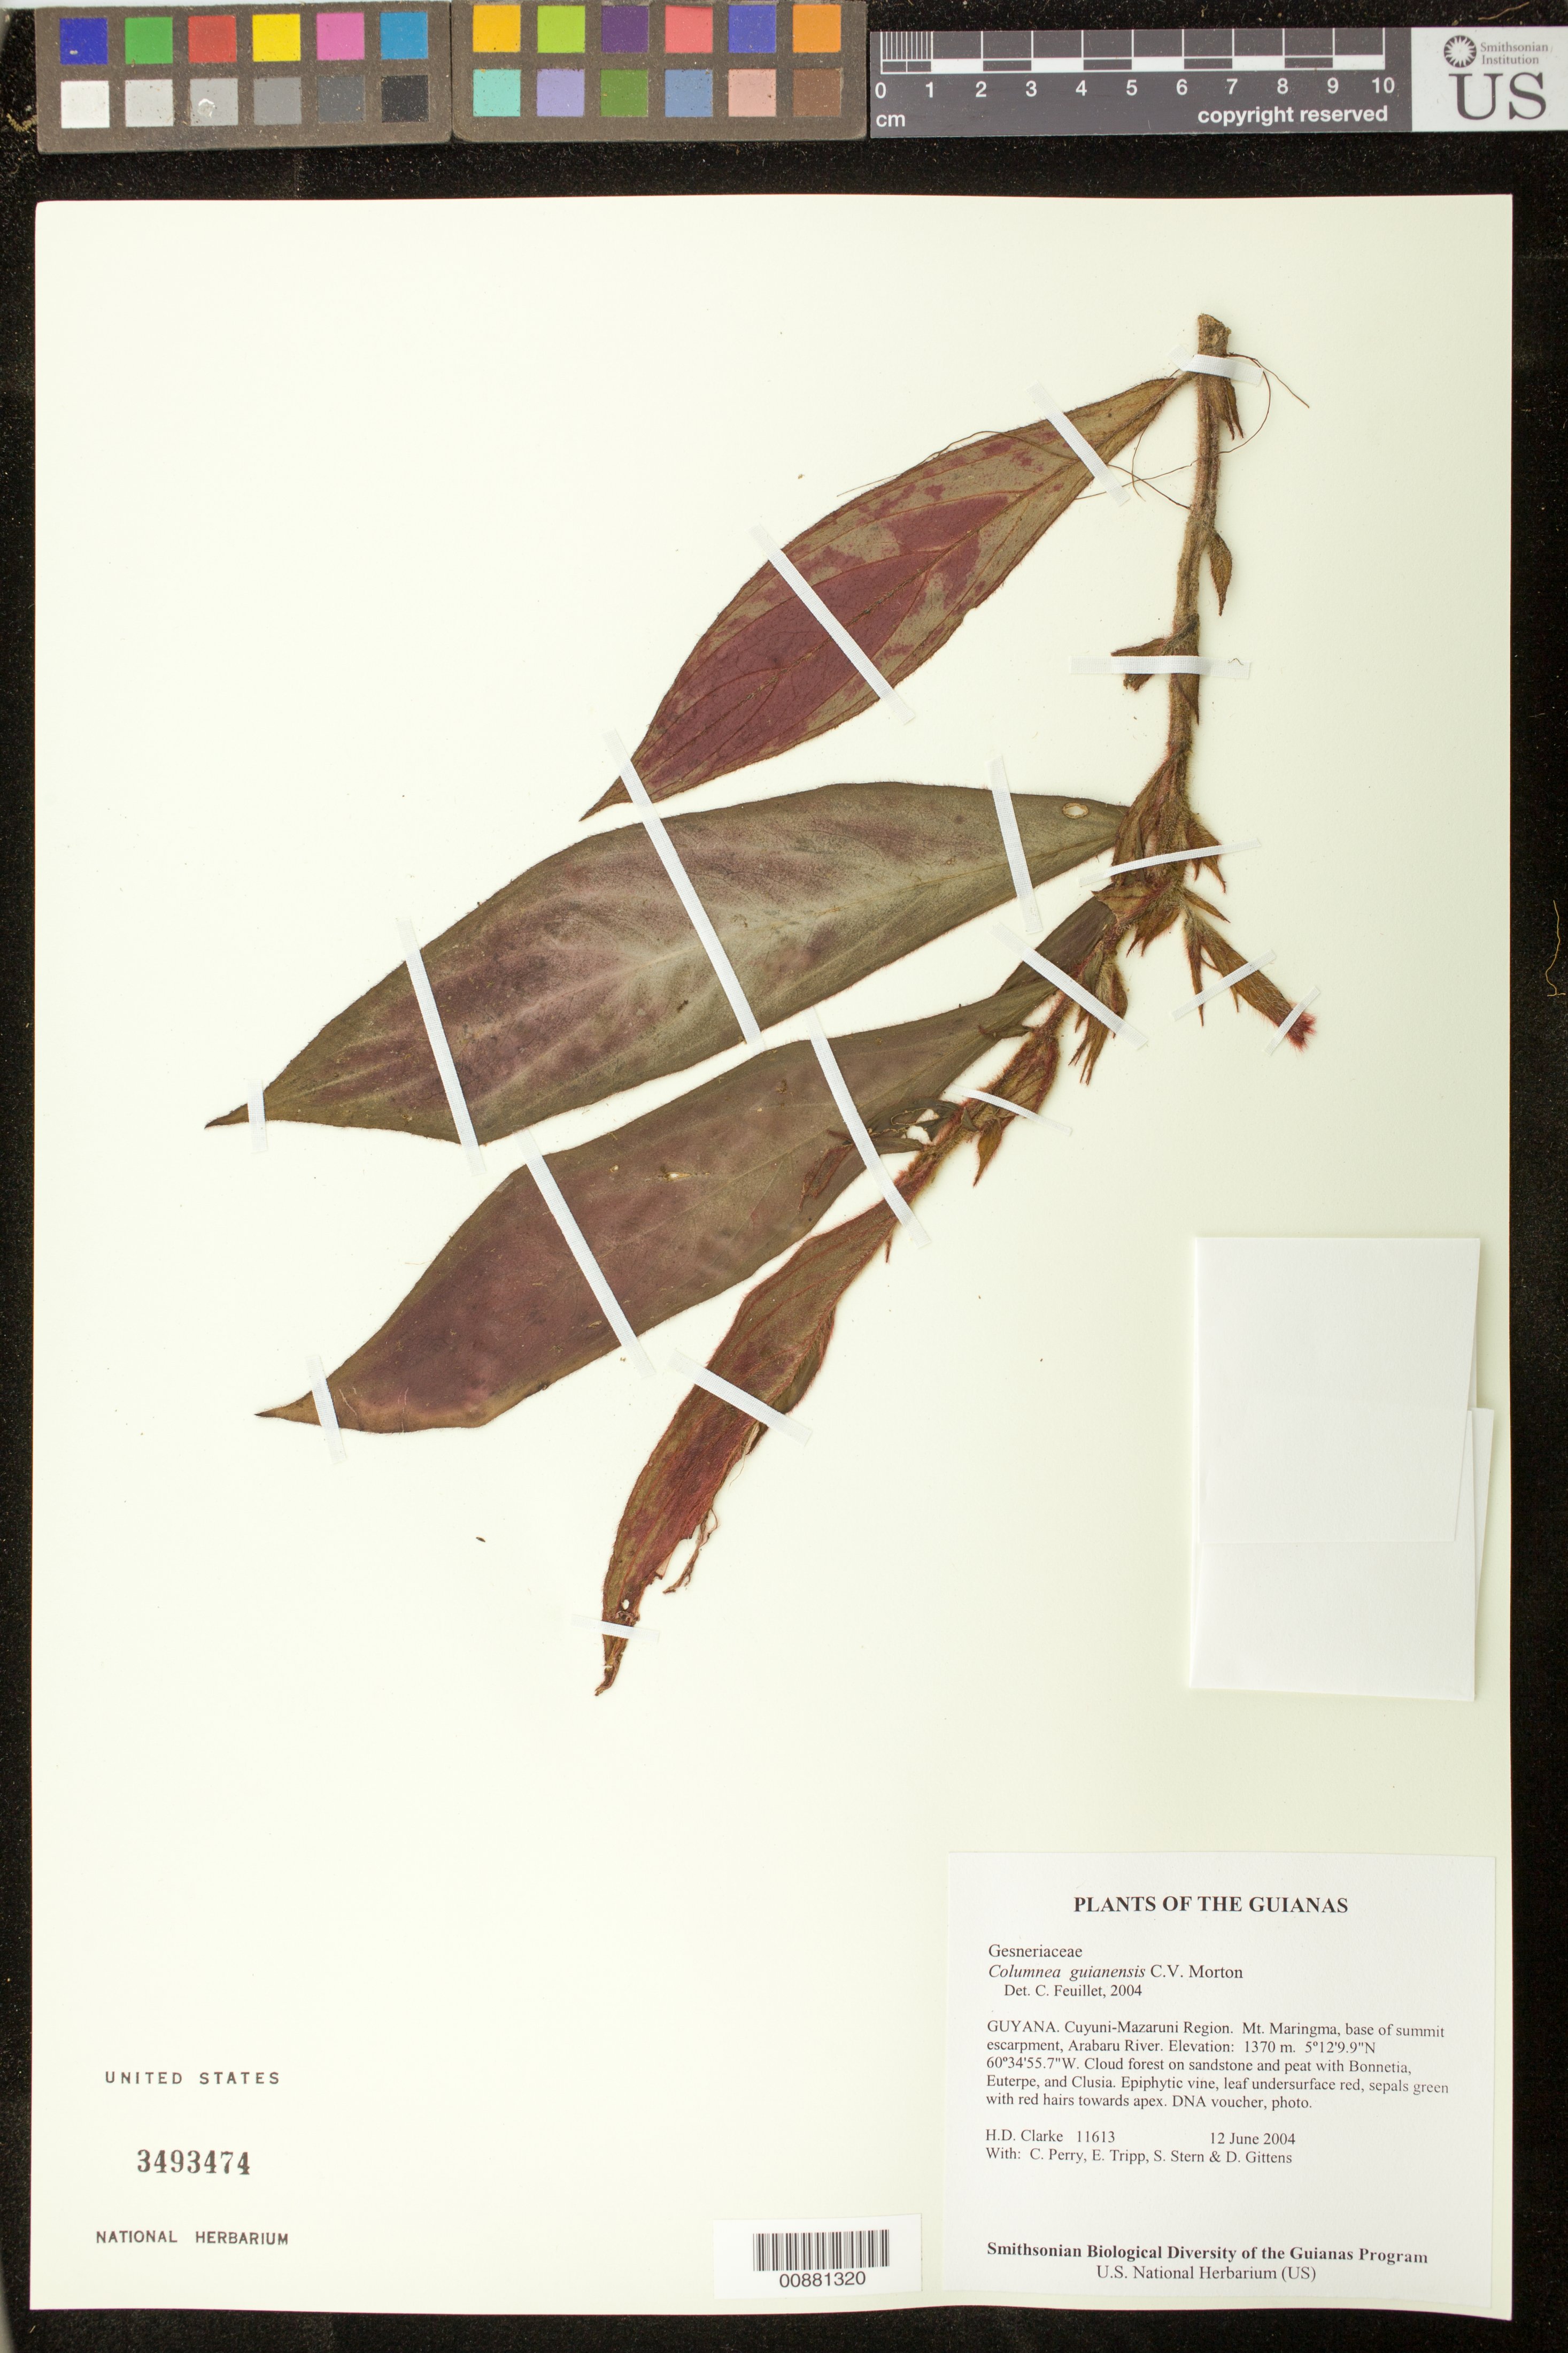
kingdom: Plantae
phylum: Tracheophyta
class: Magnoliopsida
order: Lamiales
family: Gesneriaceae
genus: Columnea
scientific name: Columnea guianensis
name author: C.V. Morton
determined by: Feuillet, C.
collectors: H. D. Clarke, C. Perry, E. Tripp, S. R. Stern & D. Gittens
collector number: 11613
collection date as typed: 12 June 2004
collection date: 2004-06-12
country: Guyana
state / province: Cuyuni-Mazaruni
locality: Mt. Maringma, base of summit escarpment, Arabaru River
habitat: Cloud forest on sandstone and peat with Bonnetia, Euterpe, and Clusia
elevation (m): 1370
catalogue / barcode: US 3493474